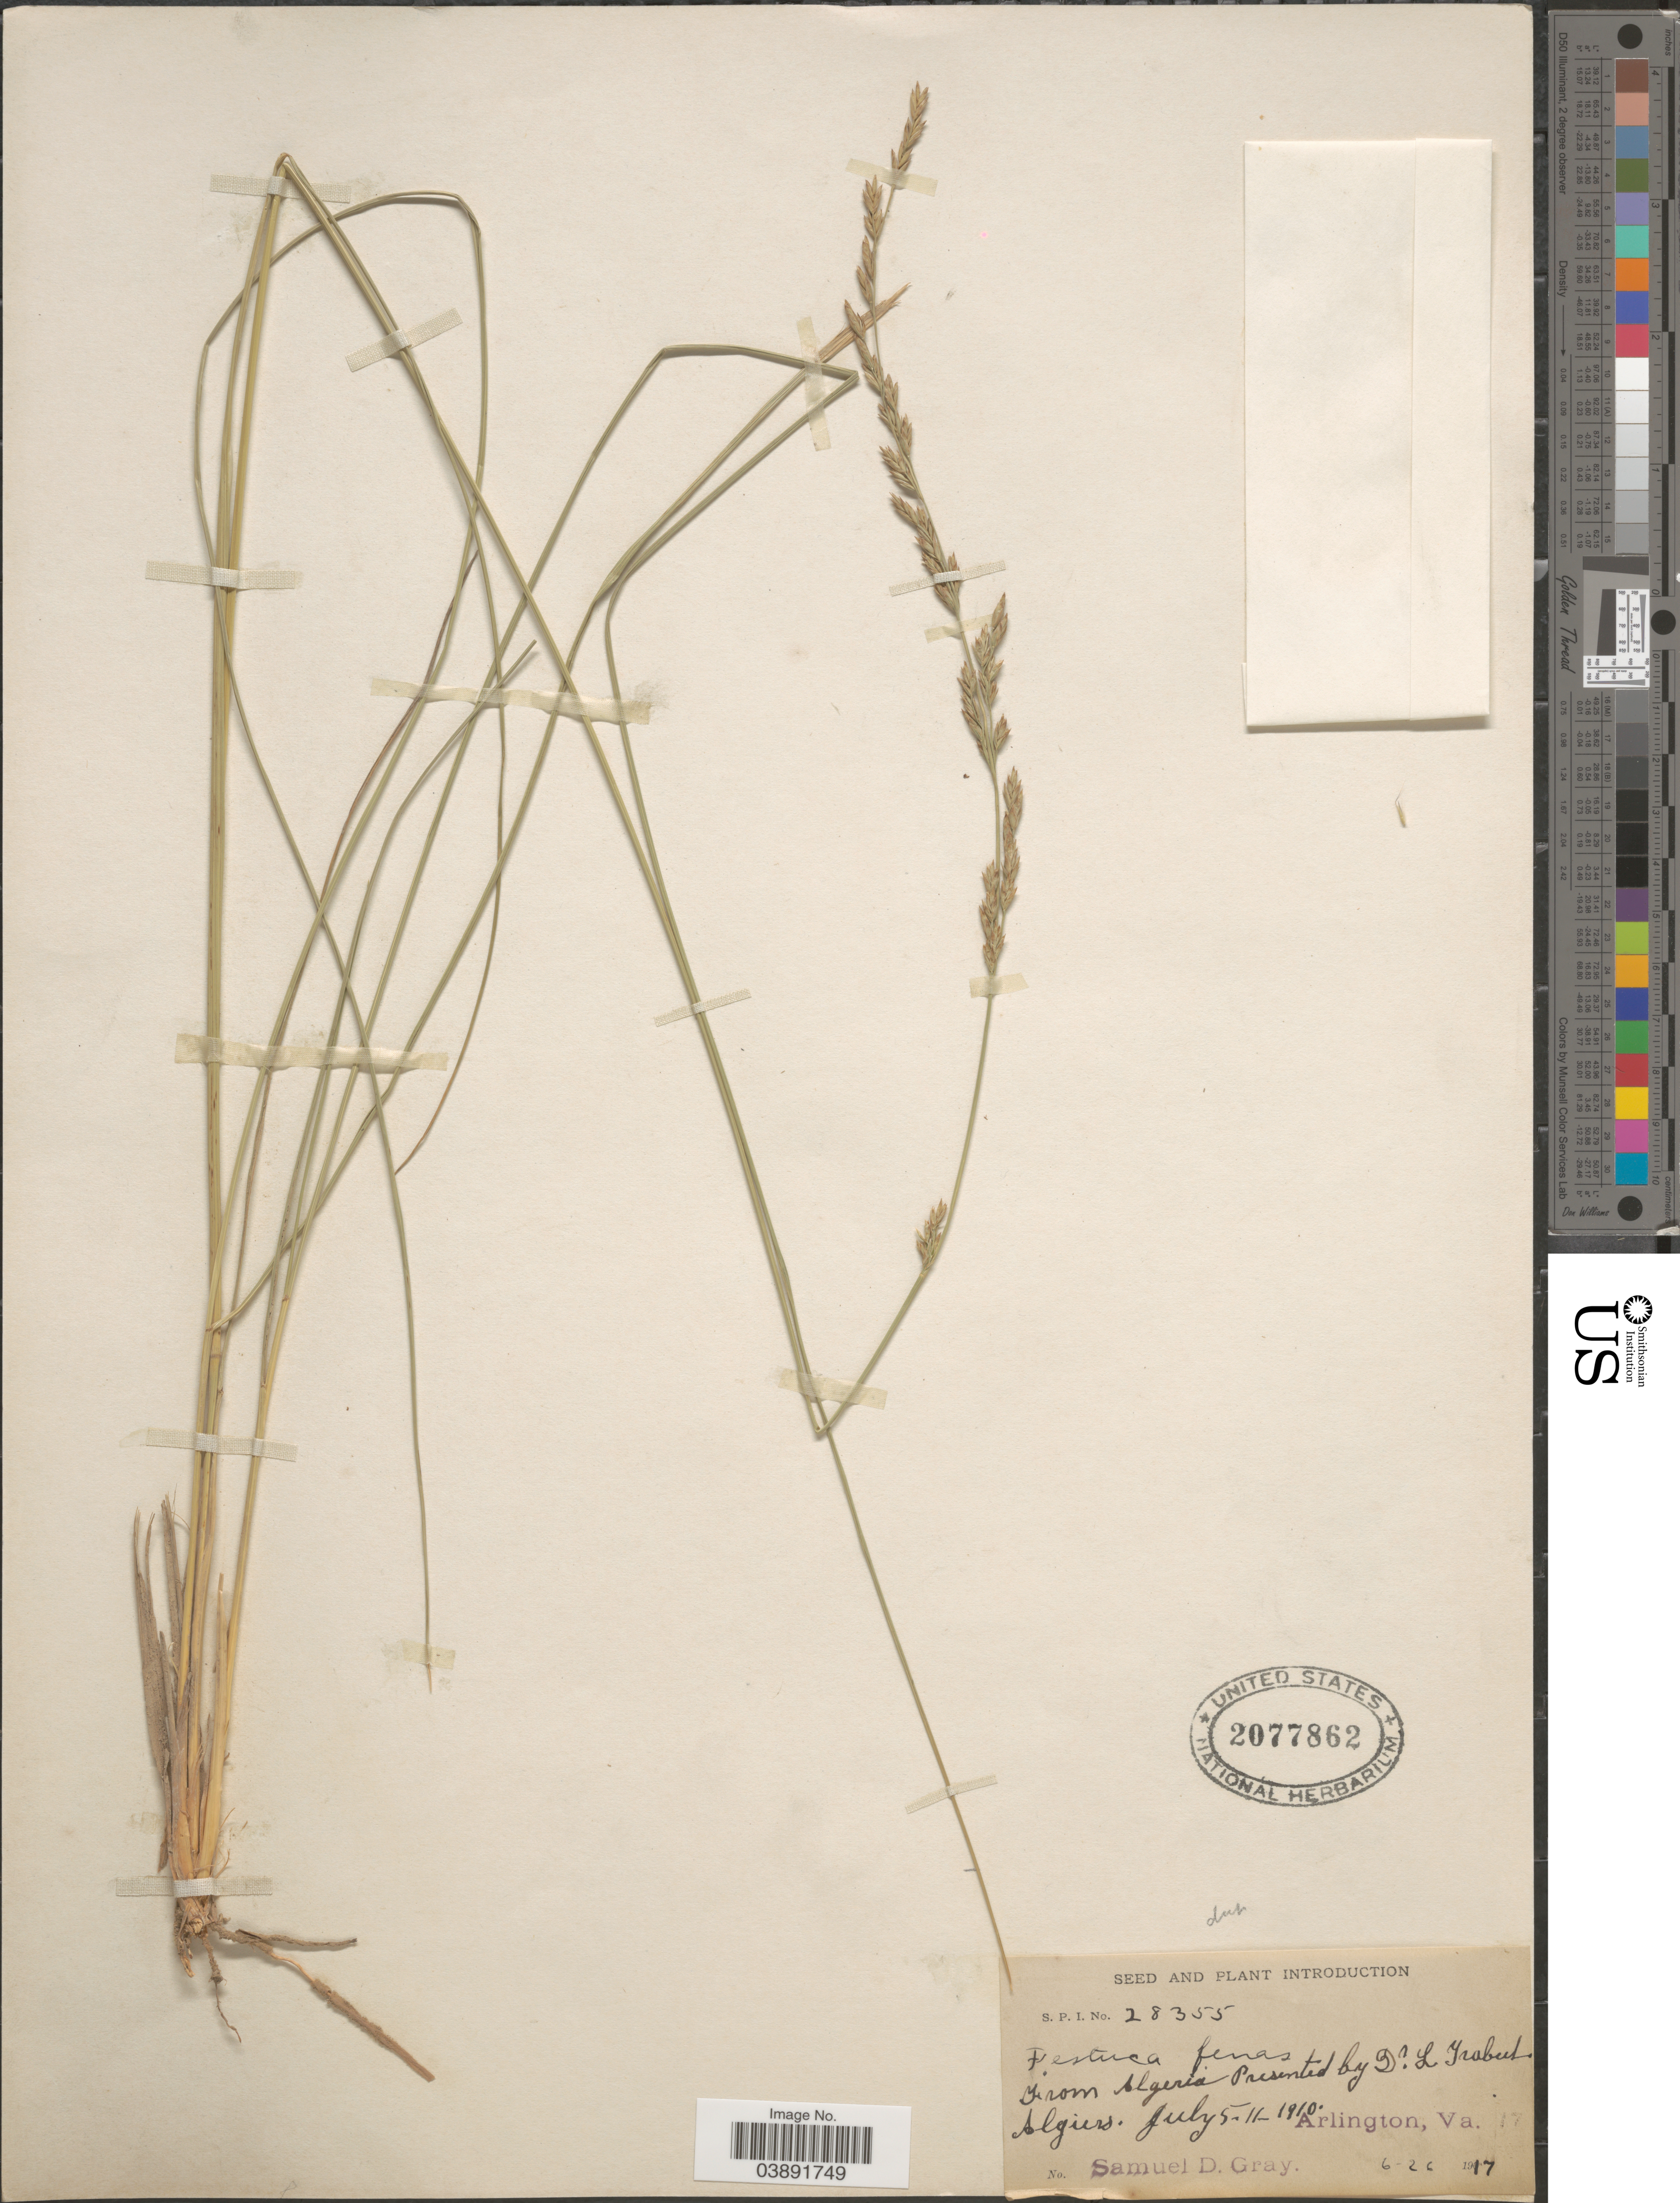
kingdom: Plantae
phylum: Tracheophyta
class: Liliopsida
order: Poales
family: Poaceae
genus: Festuca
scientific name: Festuca sp.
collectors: S. D. Gray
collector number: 28355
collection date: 1917-06-26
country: United States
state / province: Virginia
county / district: Arlington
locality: Arlington.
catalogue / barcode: US 2077862